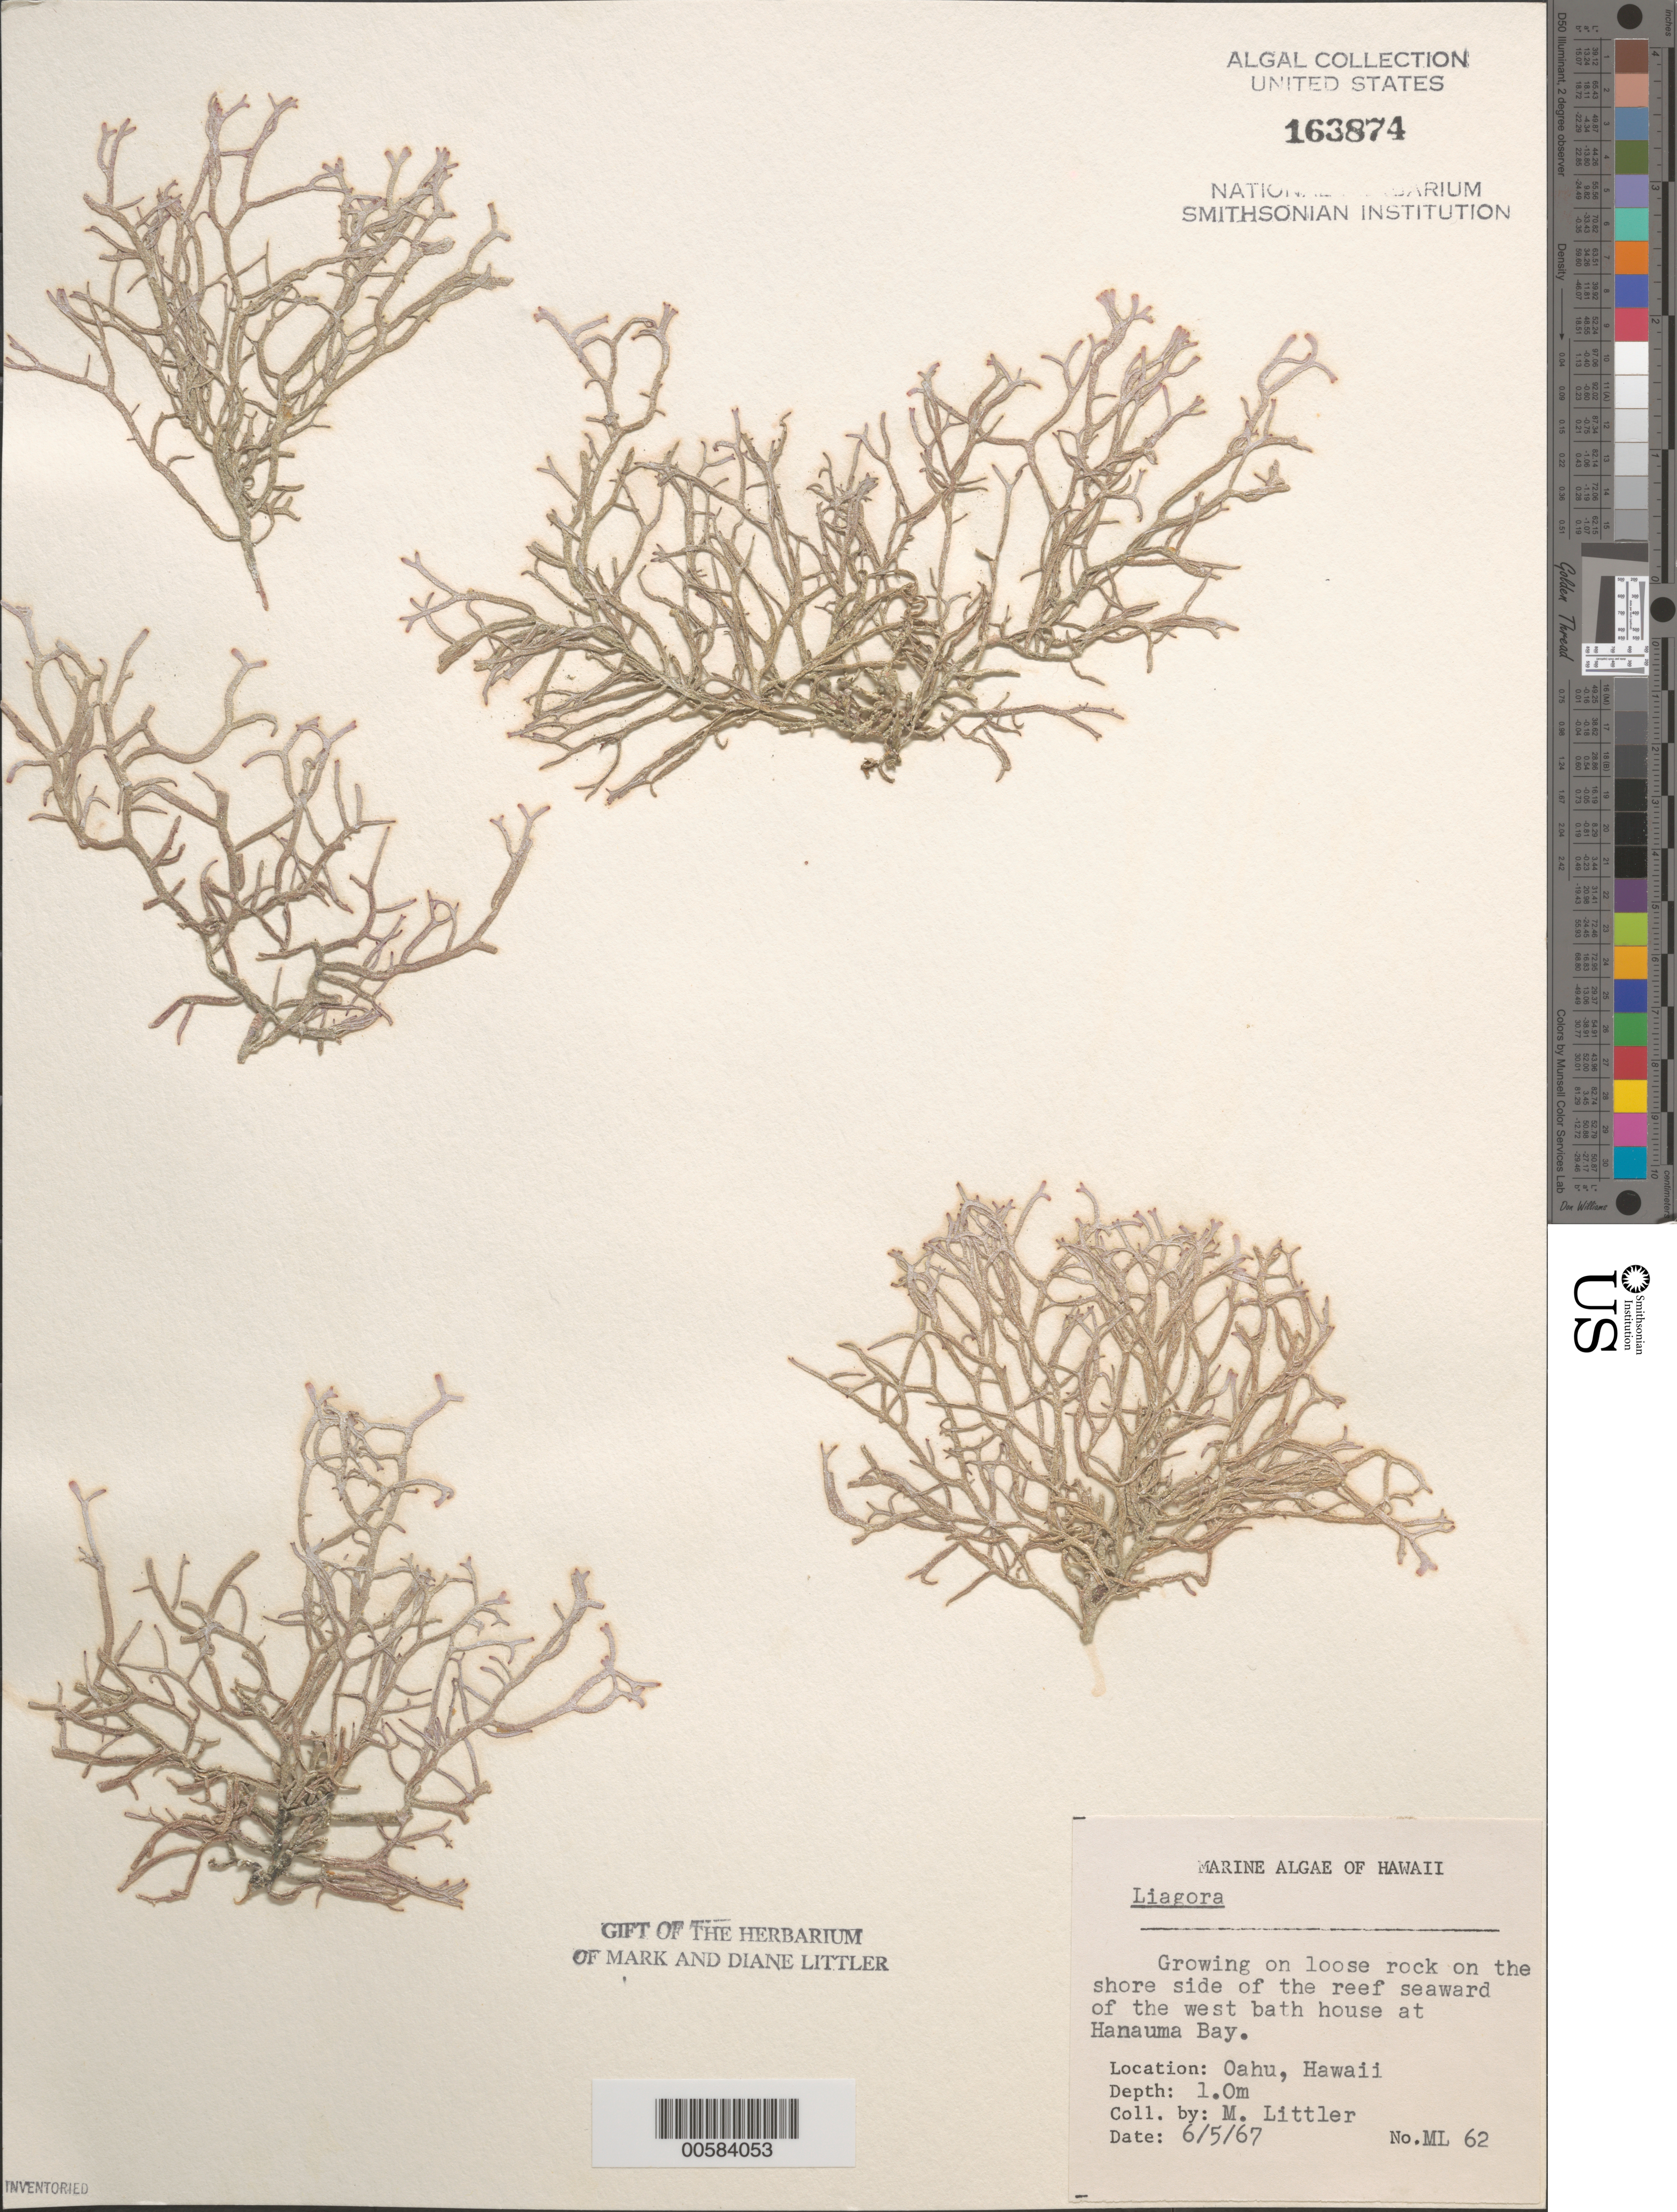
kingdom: Plantae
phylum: Rhodophyta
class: Florideophyceae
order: Nemaliales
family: Liagoraceae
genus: Liagora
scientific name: Liagora sp.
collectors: M. M. Littler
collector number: ML 62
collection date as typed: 05 Jun 1967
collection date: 1967-06-05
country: United States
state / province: Hawaii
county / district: Honolulu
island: Oahu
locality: Hanauma Bay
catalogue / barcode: US 163874